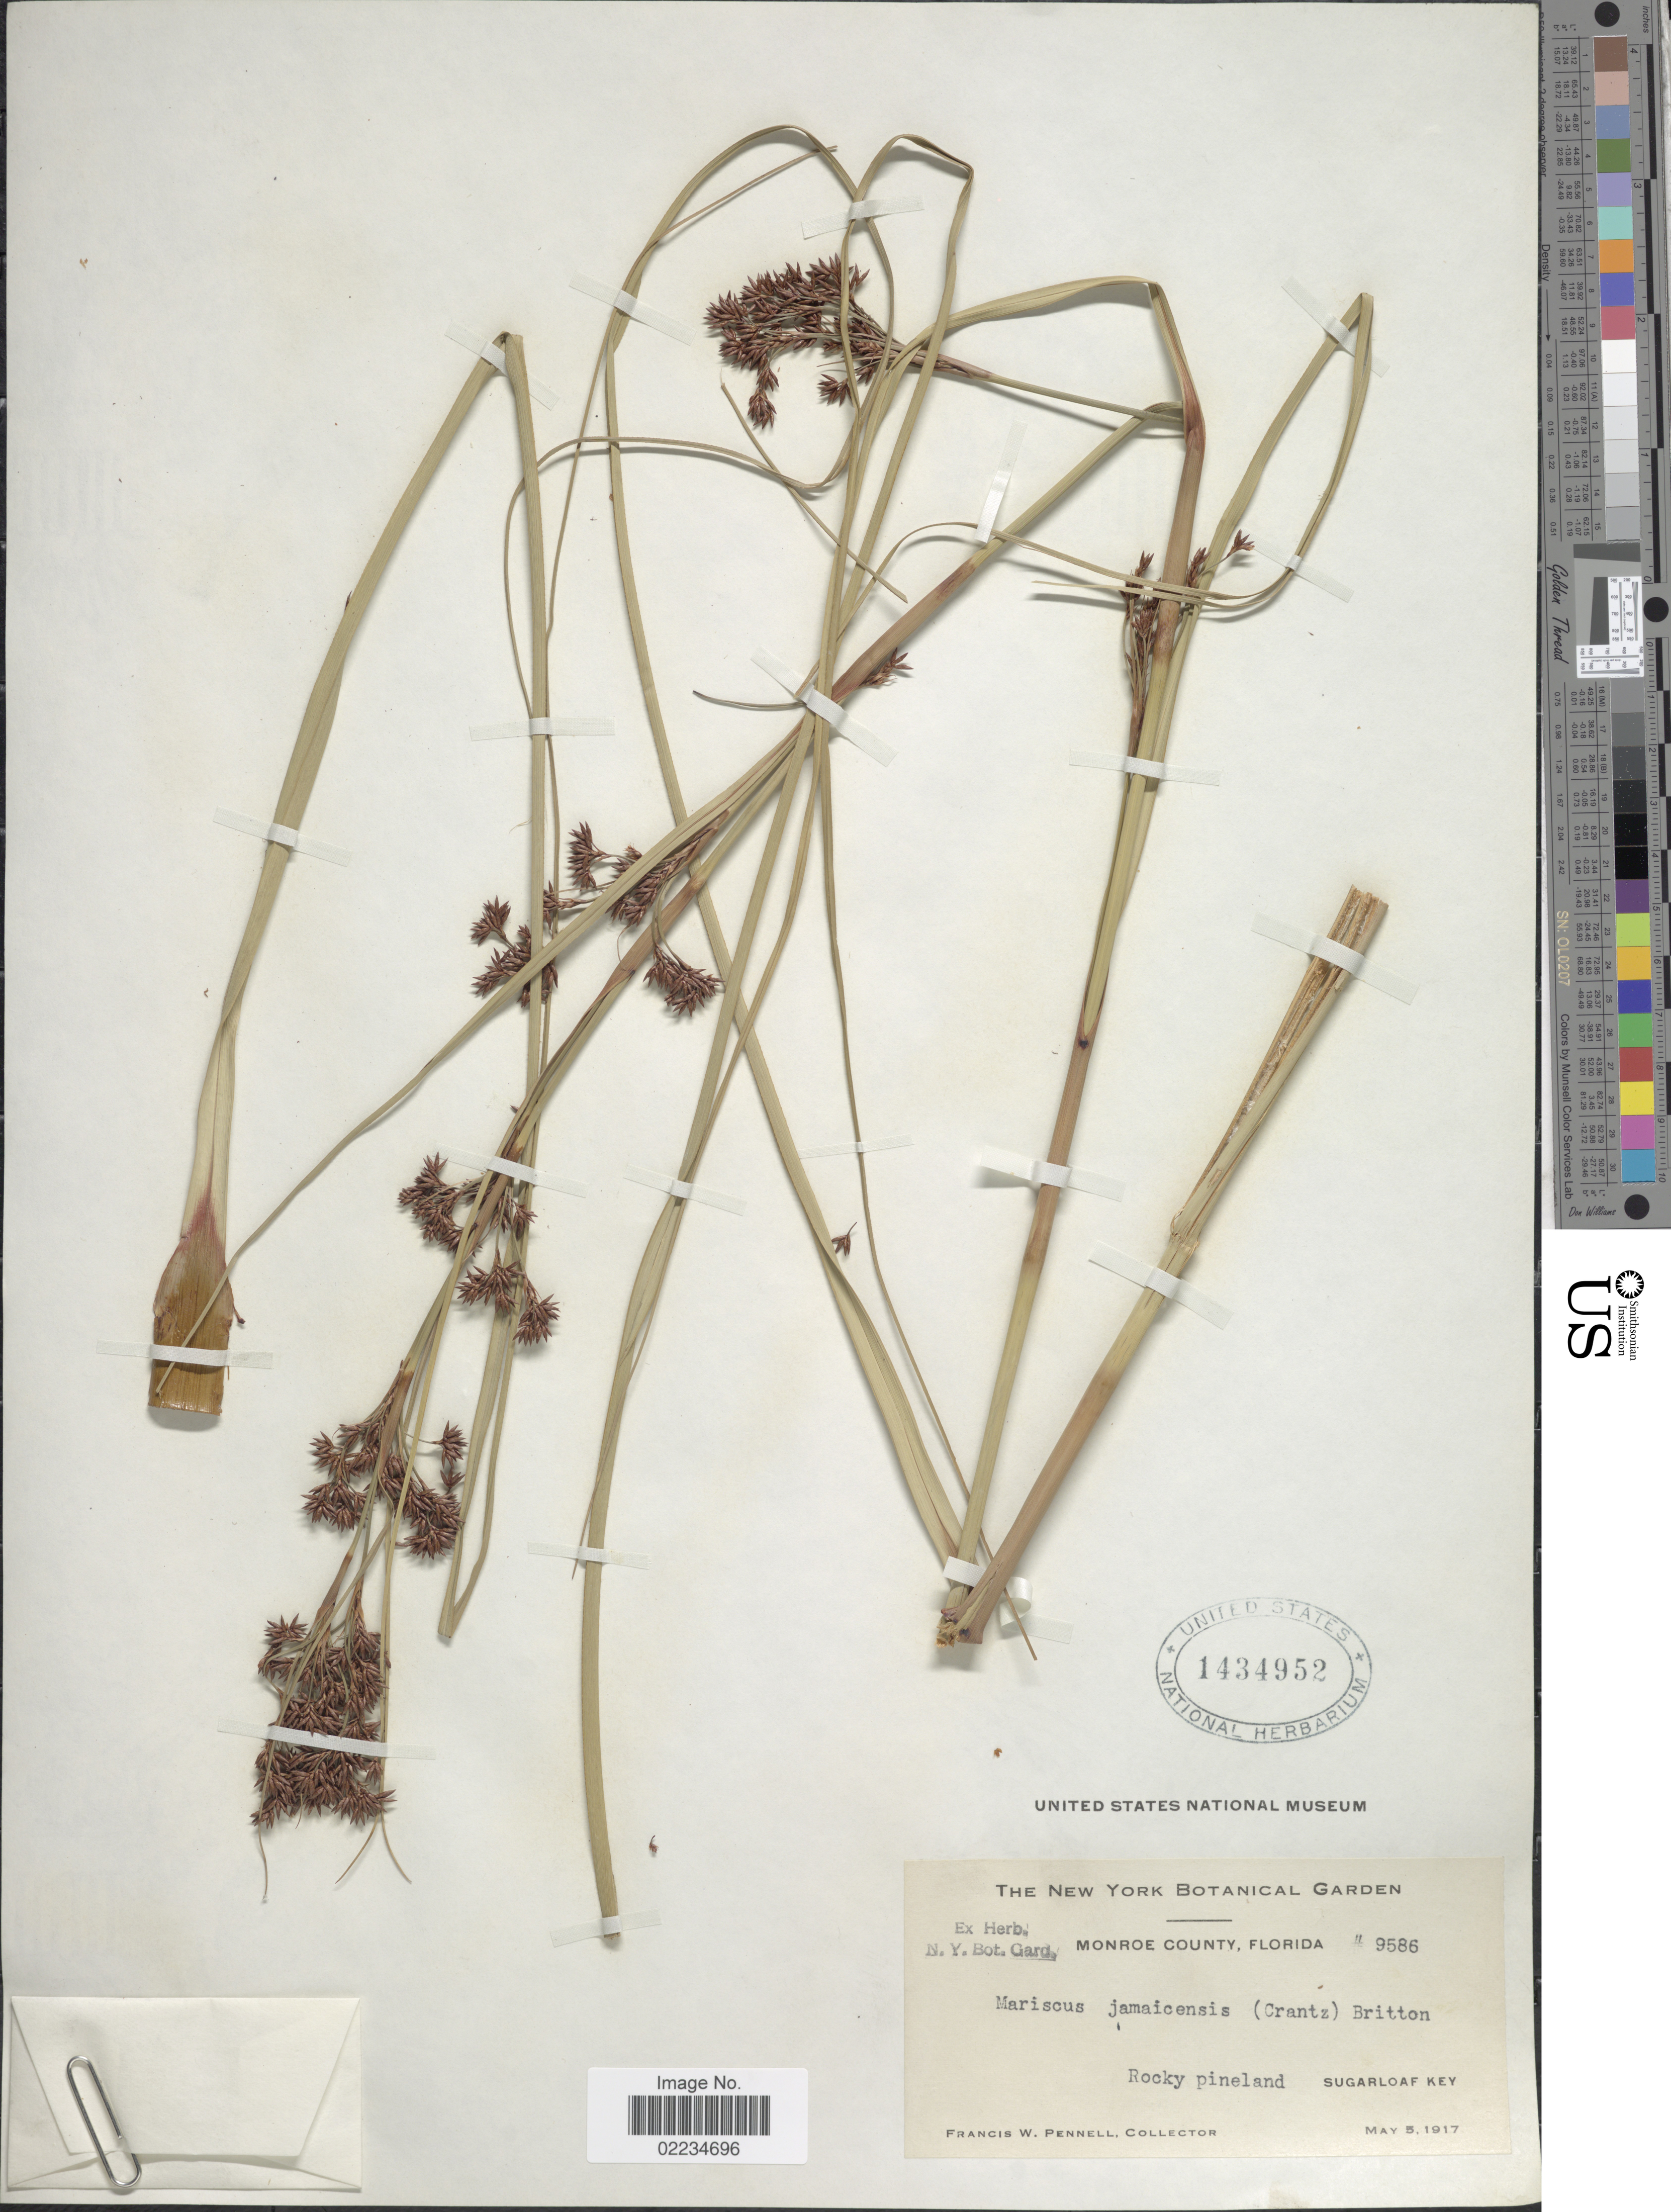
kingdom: Plantae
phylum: Tracheophyta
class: Liliopsida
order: Poales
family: Cyperaceae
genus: Cladium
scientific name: Cladium jamaicense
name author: Crantz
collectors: F. W. Pennell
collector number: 9586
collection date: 1917-05-05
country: United States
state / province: Florida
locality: Monroe County, Rocky pineland, Sugarloaf Key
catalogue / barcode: US 1434952